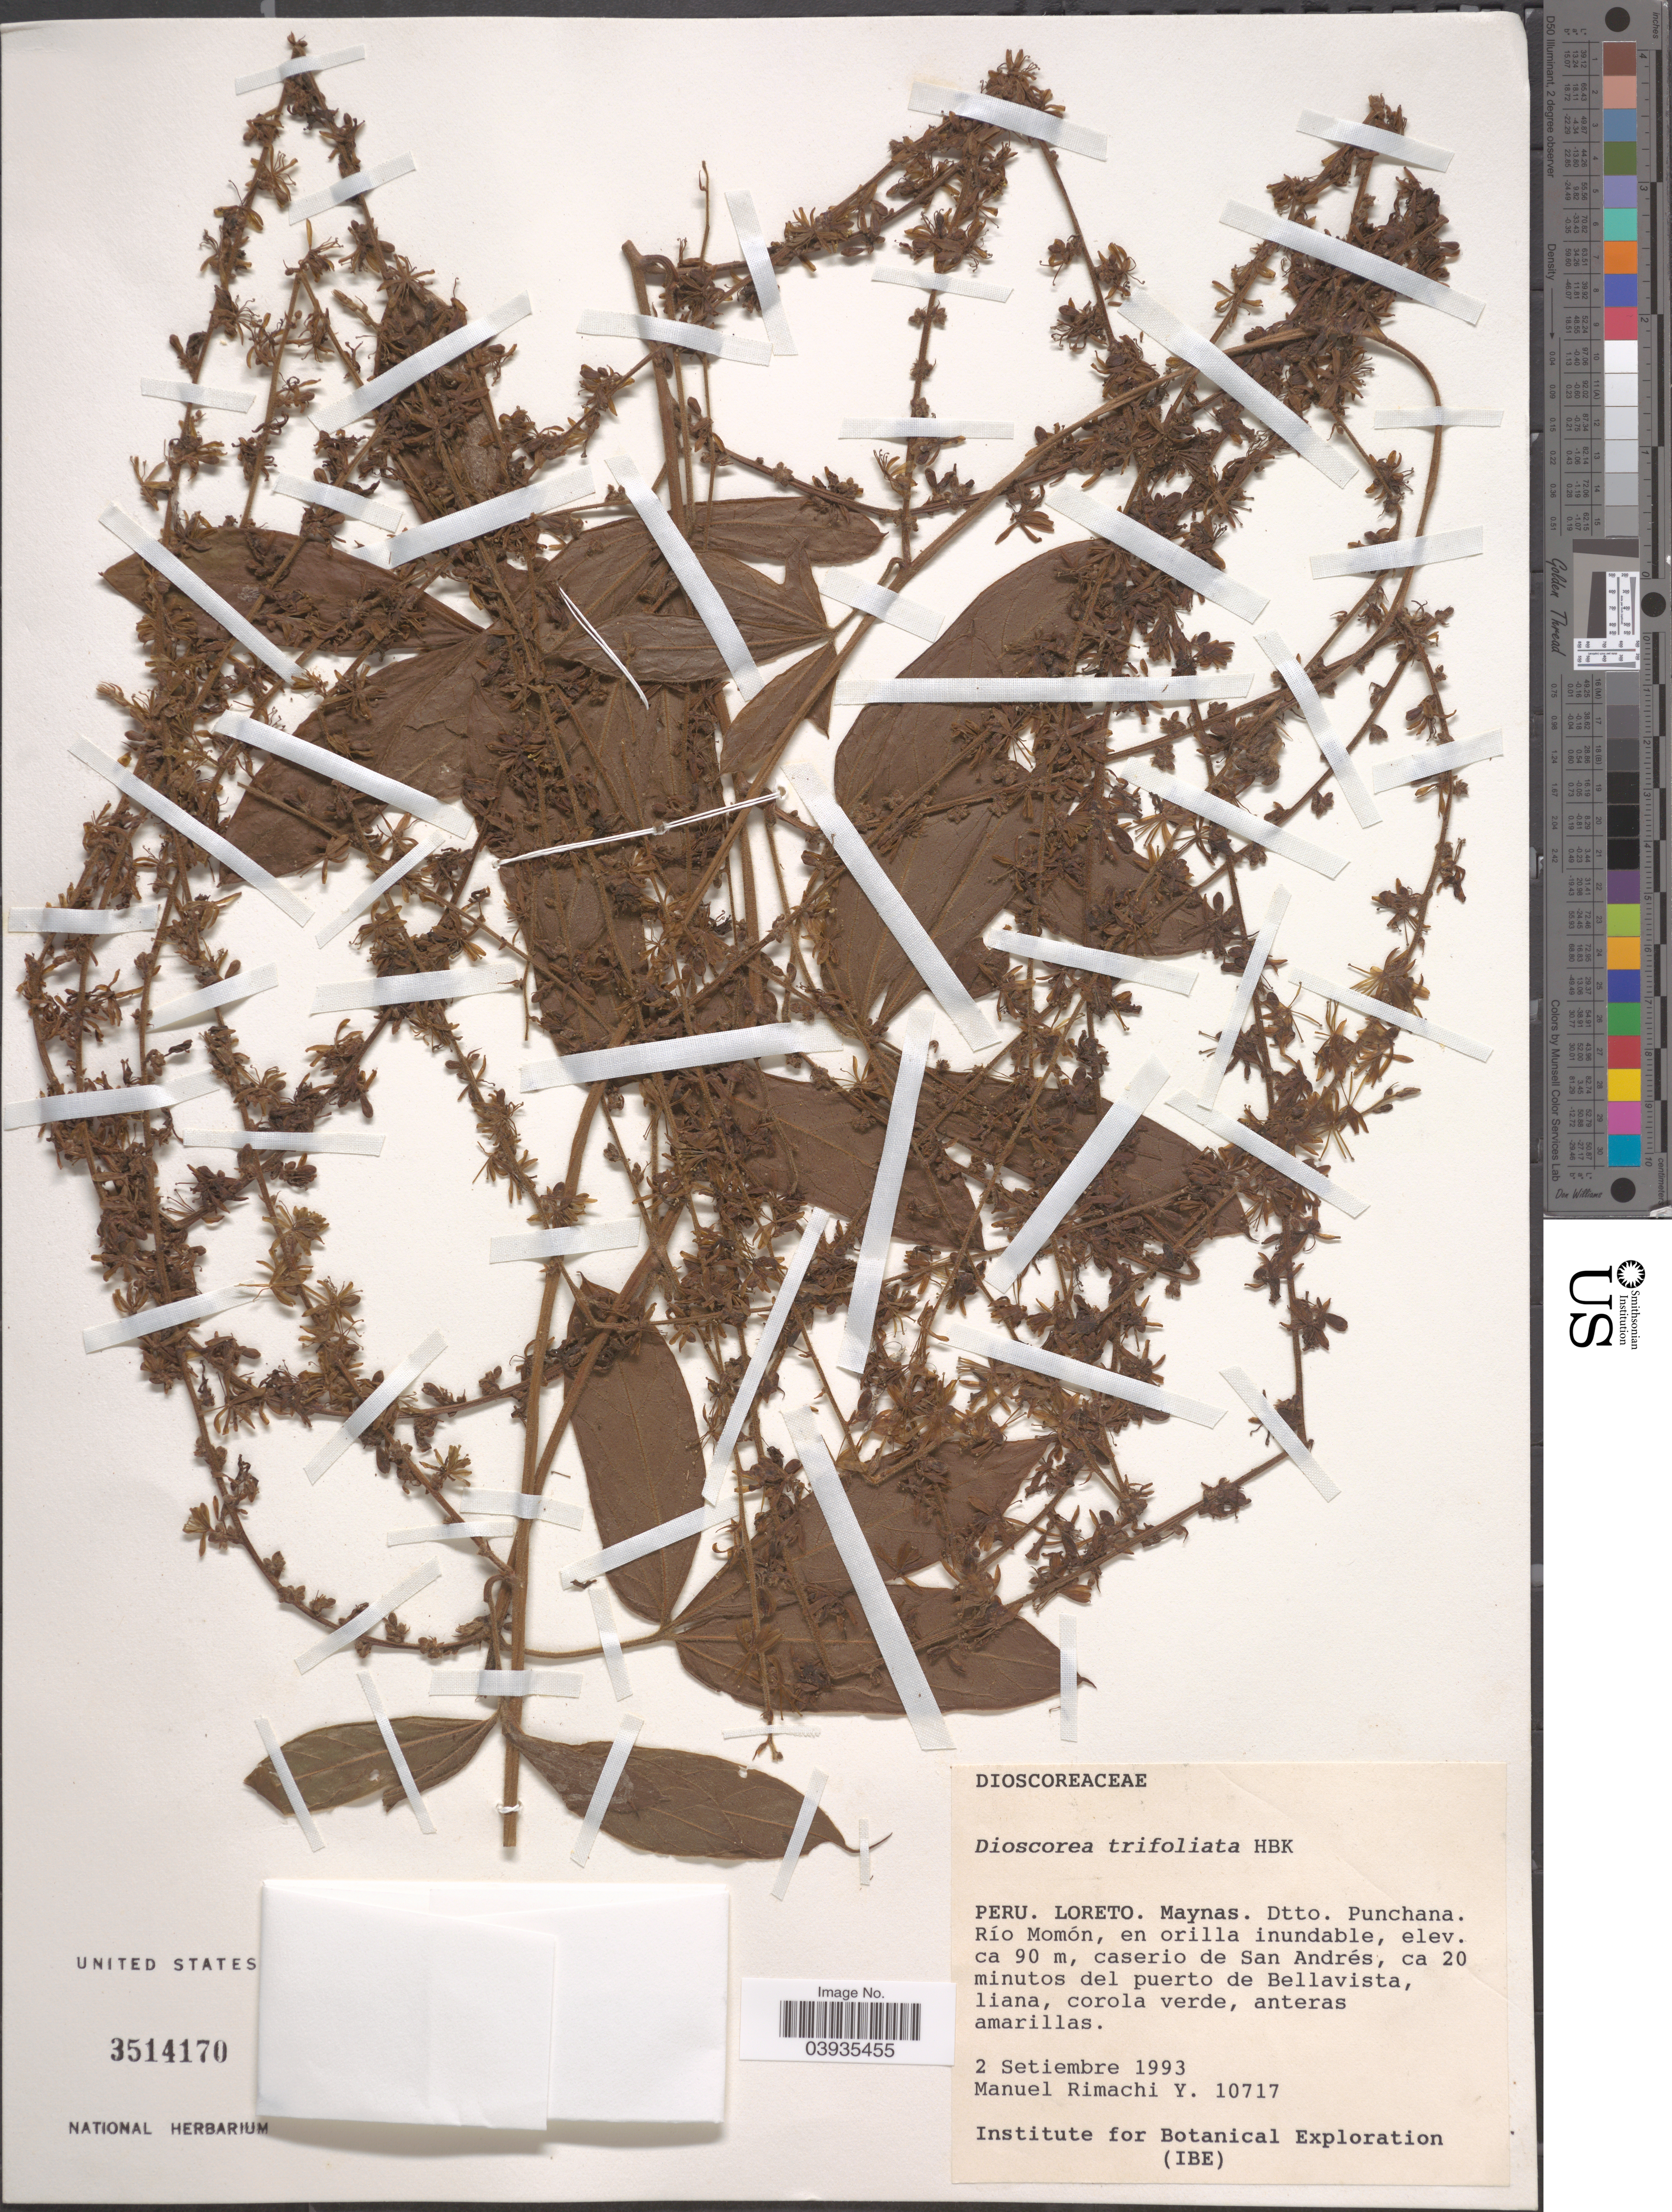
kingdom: Plantae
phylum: Tracheophyta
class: Liliopsida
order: Dioscoreales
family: Dioscoreaceae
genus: Dioscorea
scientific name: Dioscorea trifoliata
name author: Kunth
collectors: M. Rimachi Y.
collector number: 10717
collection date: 1993-09-02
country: Peru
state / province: Loreto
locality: Maynas. Dtto. Punchana. Río Momón, en orilla inundable, caserio de San Andrés, ca 20 minutos del puerto de Bellavista.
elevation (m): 90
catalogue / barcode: US 3514170